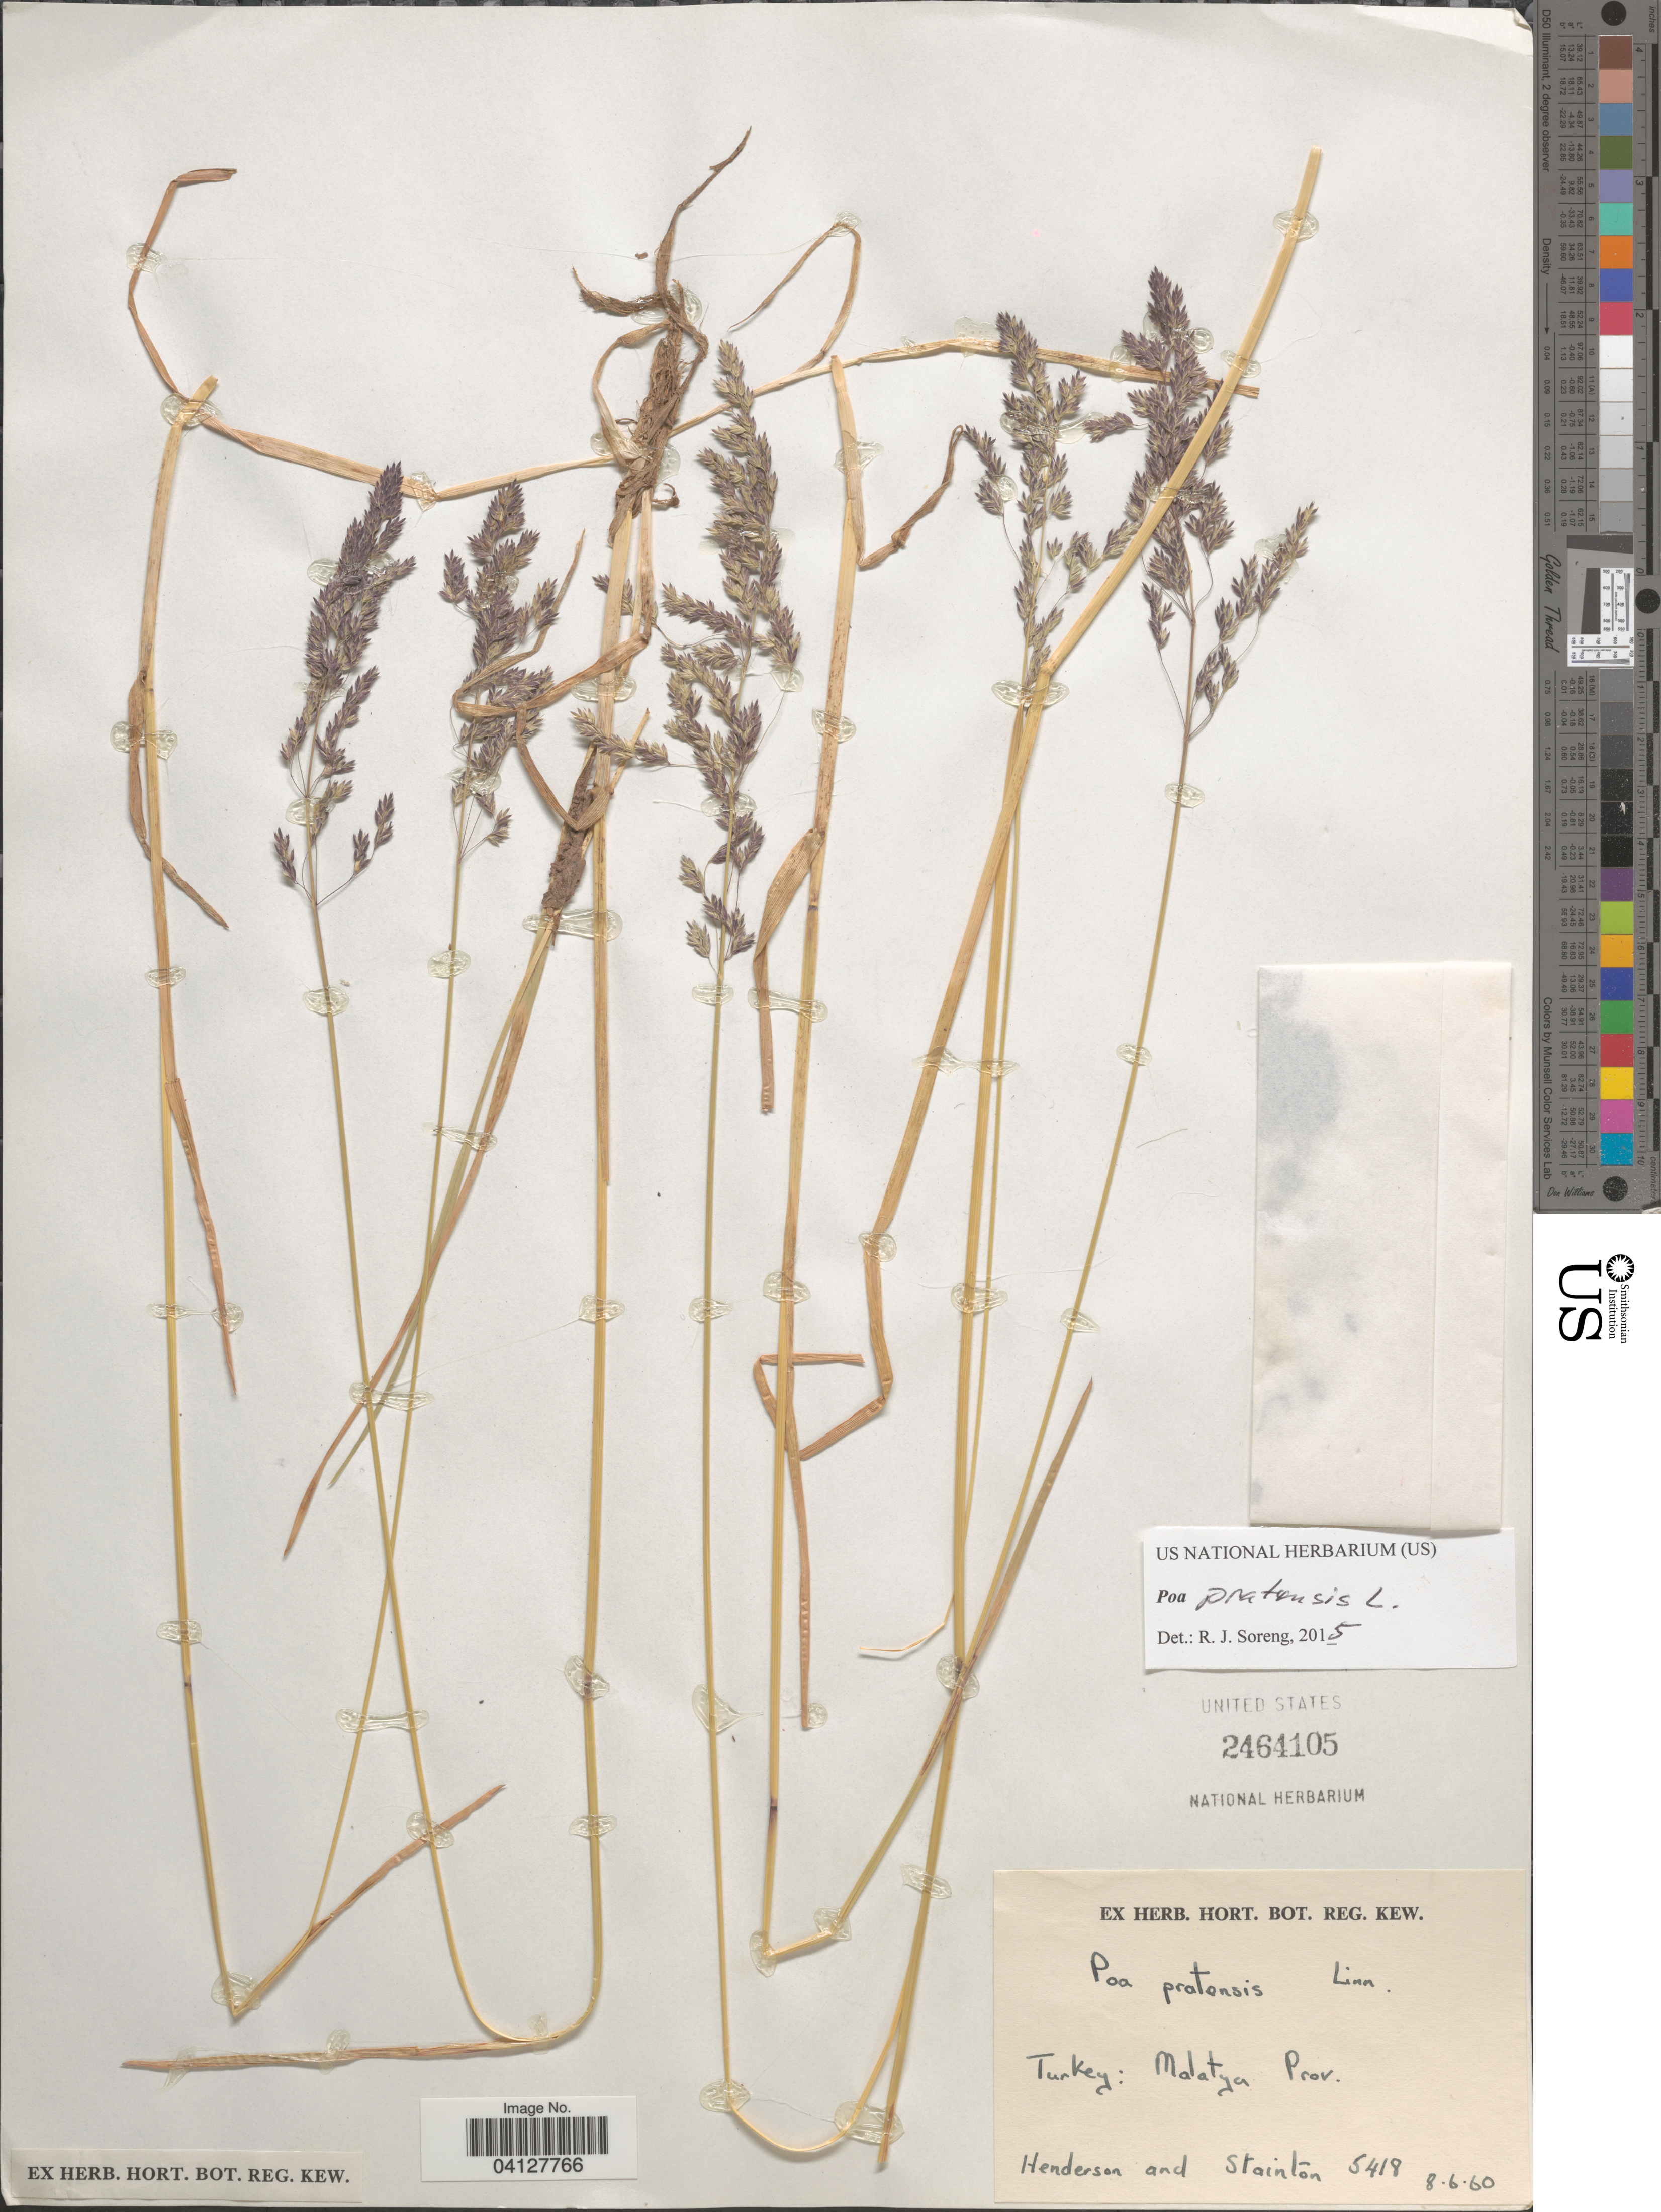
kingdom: Plantae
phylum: Tracheophyta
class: Liliopsida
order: Poales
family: Poaceae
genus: Poa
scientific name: Poa pratensis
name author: L.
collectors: -. Henderson & -. Stainton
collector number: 5418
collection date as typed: Transcribed d/m/y: 8/6/60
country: Turkey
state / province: Malatya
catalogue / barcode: US 2464105